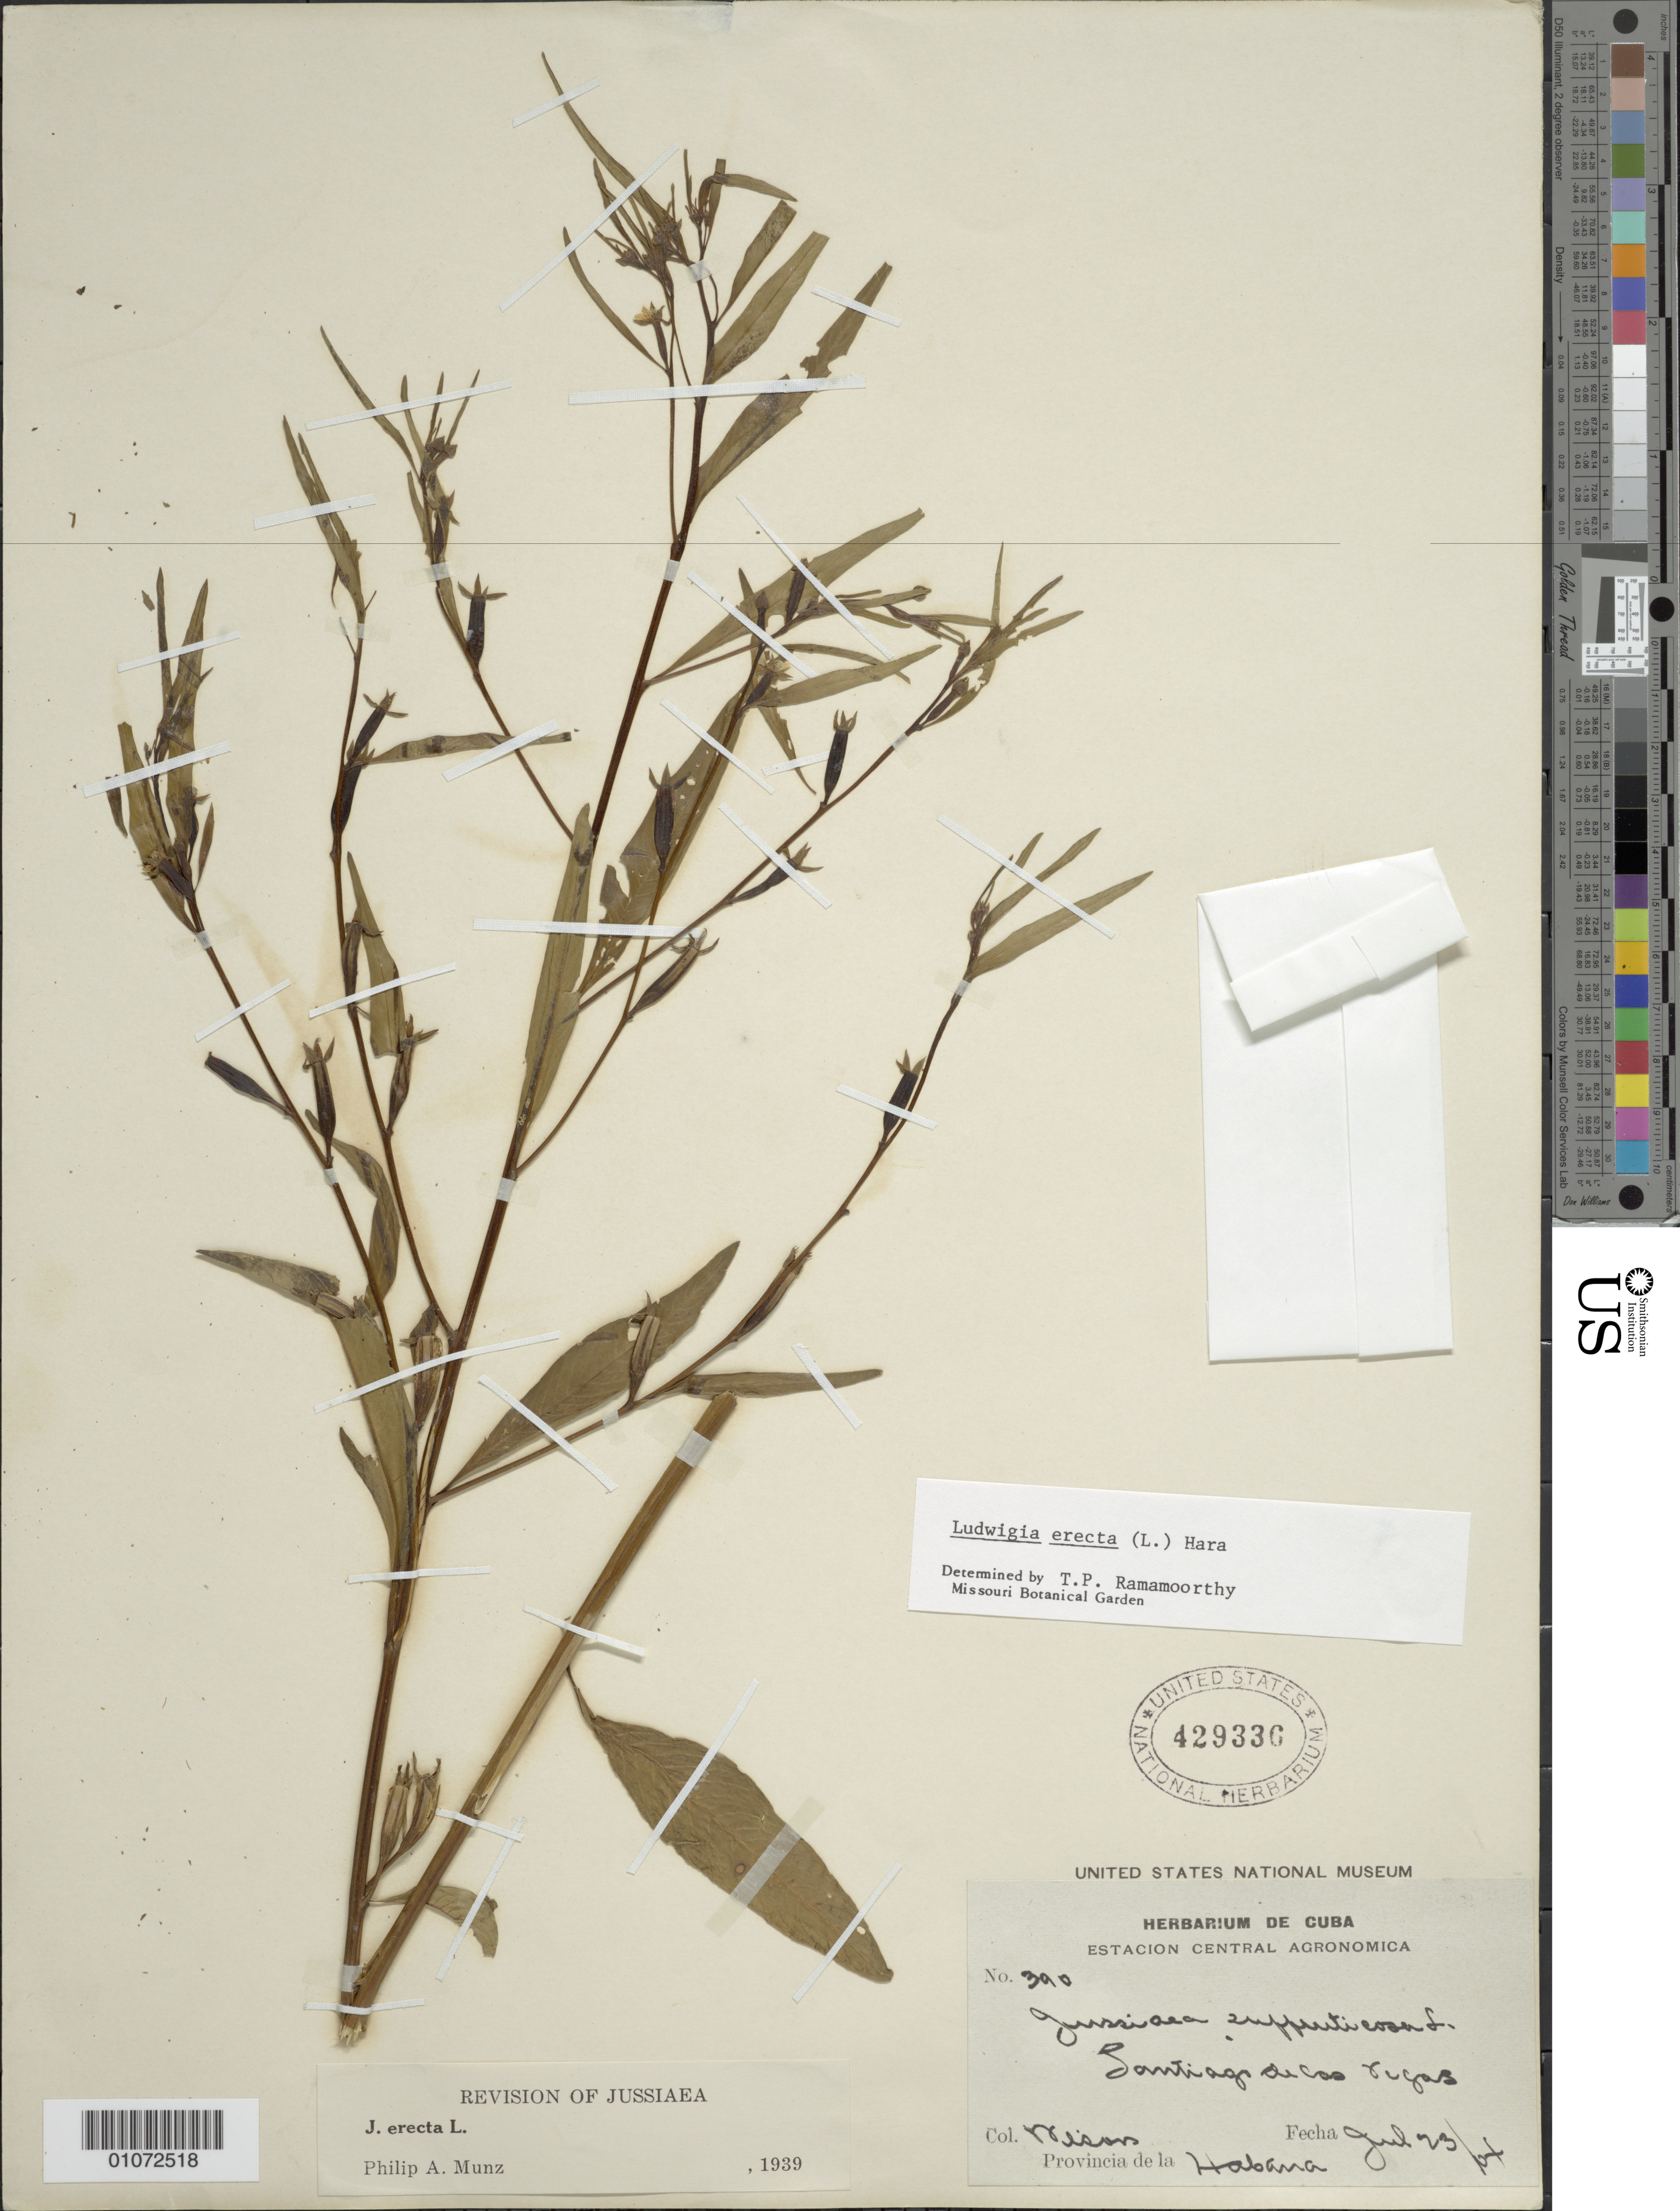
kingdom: Plantae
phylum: Tracheophyta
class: Magnoliopsida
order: Myrtales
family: Onagraceae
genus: Ludwigia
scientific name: Ludwigia erecta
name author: (L.) H. Hara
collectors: -- Wilson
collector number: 390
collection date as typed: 23 Jul 1904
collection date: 1904-07-23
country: Cuba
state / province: La Habana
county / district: Municipio Boyeros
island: Cuba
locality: Santiago de las Vegas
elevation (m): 97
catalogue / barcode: US 429336